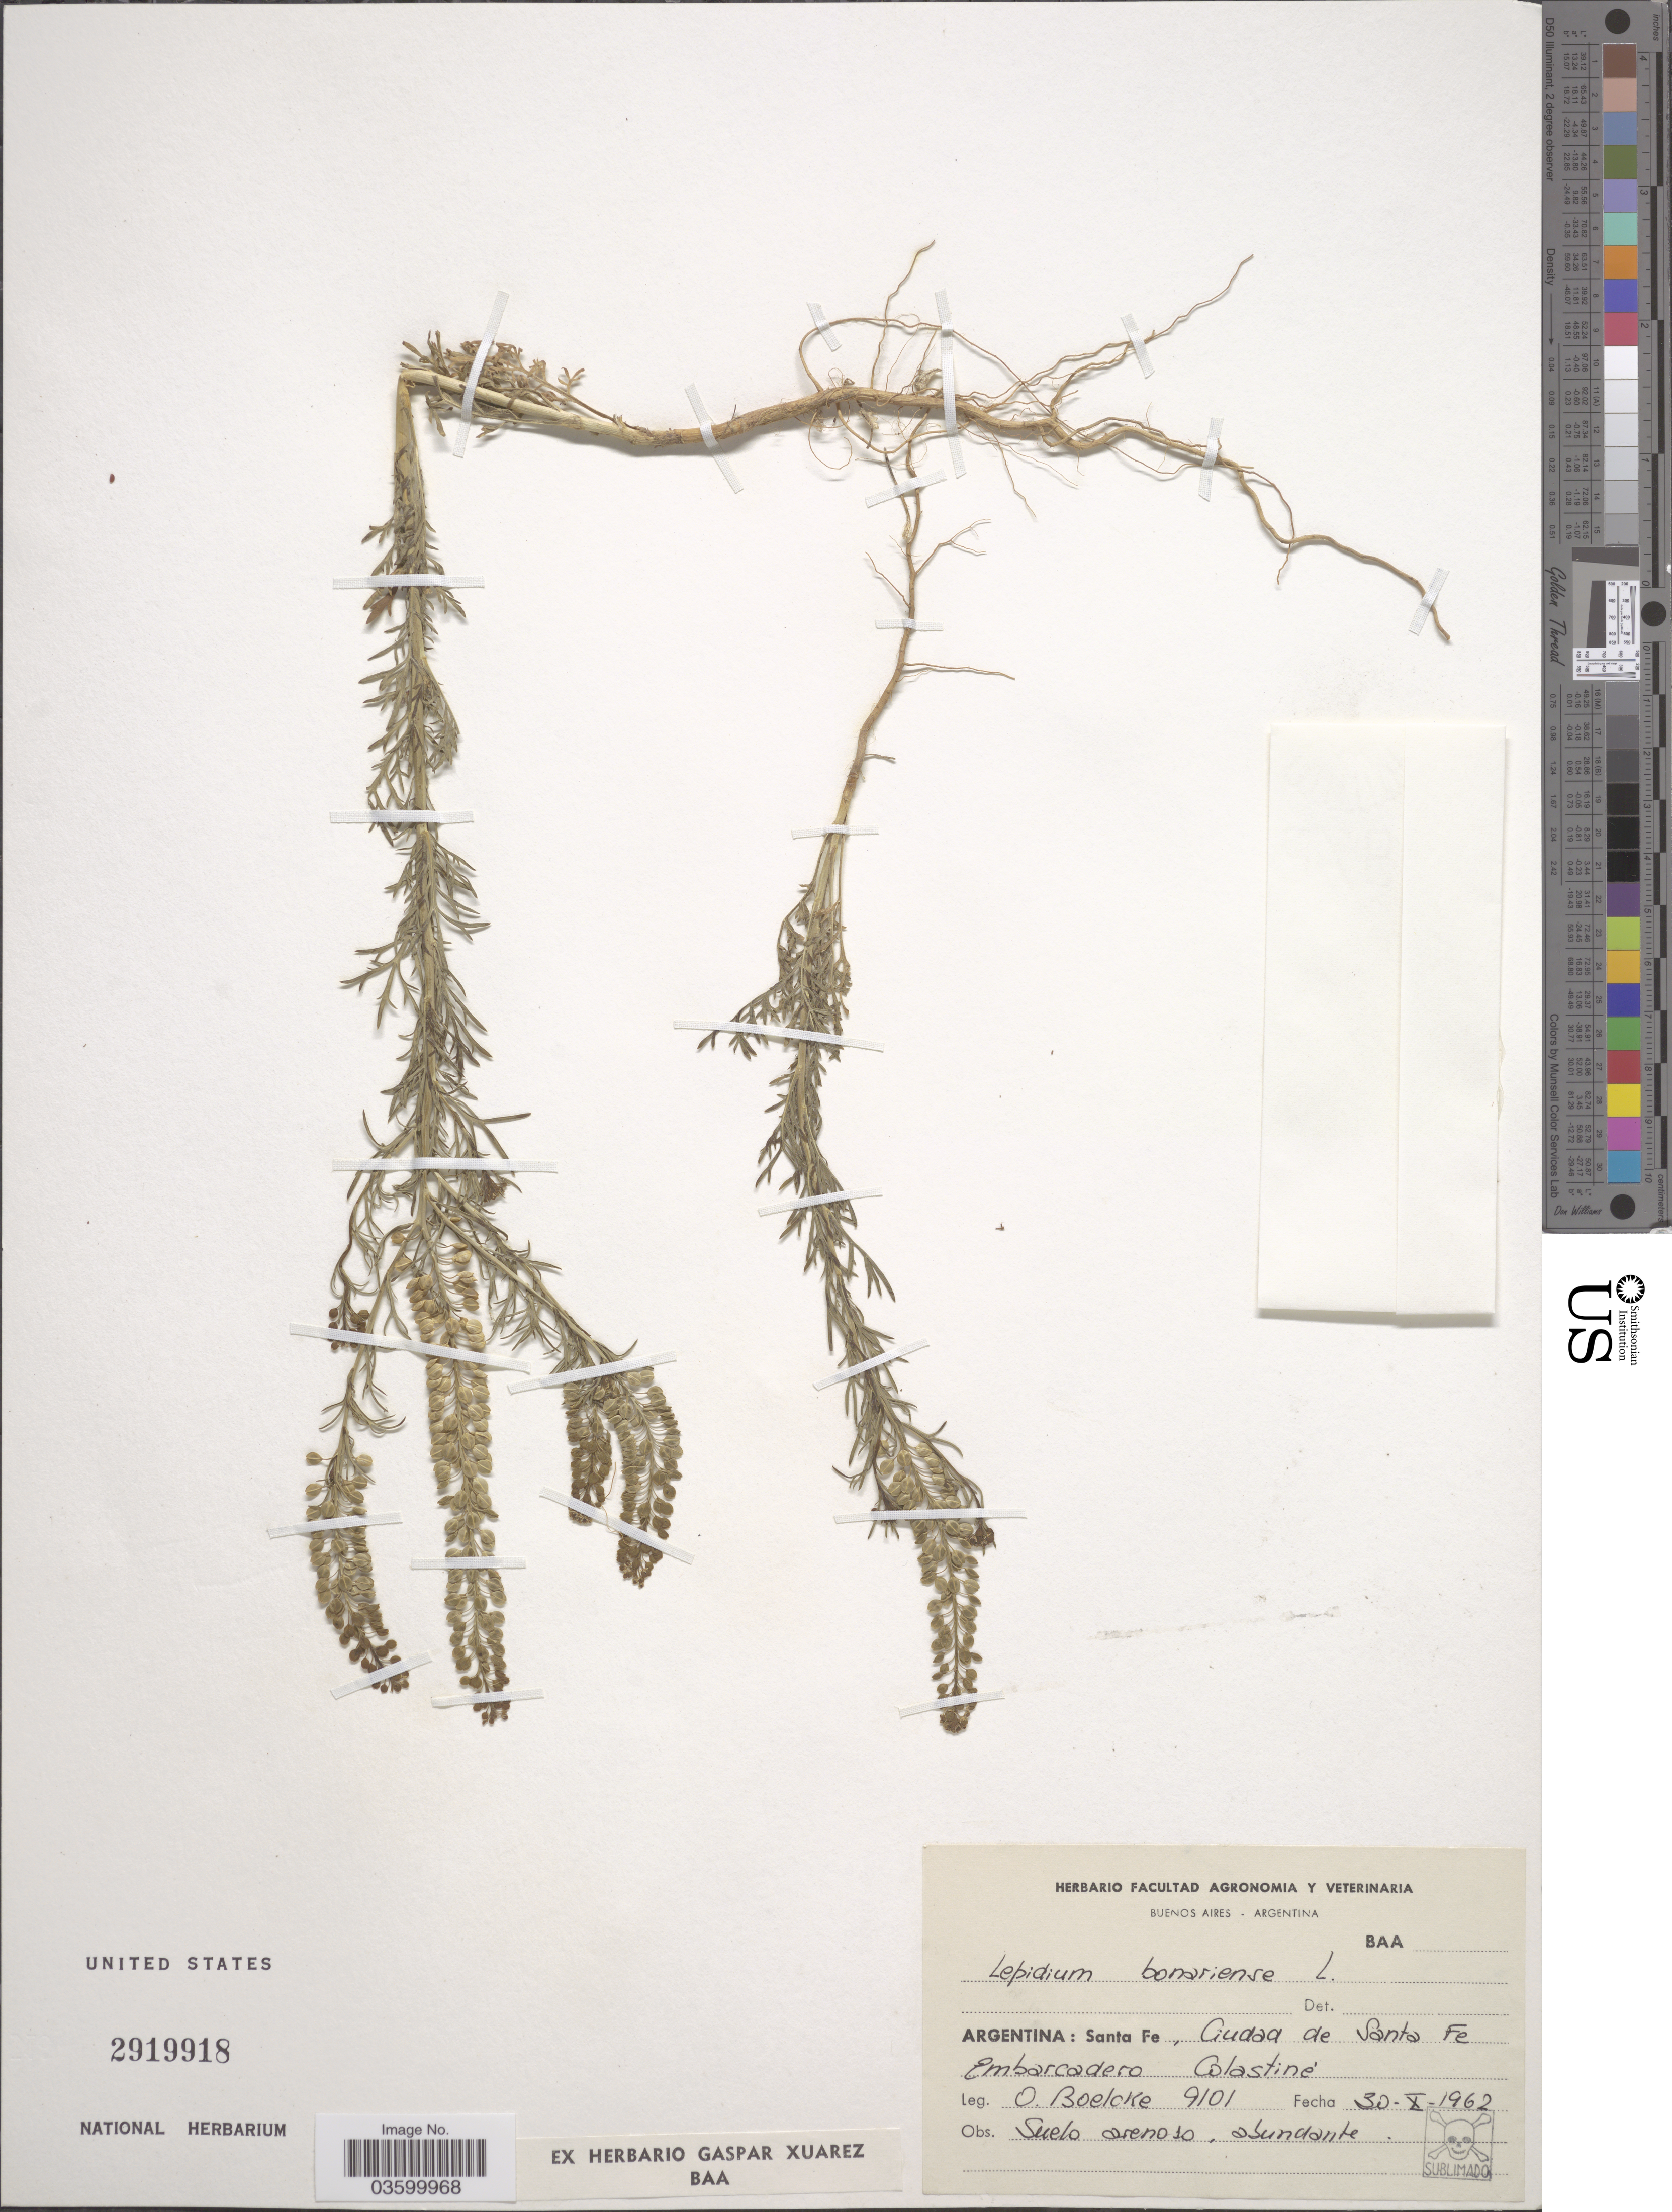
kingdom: Plantae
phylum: Tracheophyta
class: Magnoliopsida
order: Brassicales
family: Brassicaceae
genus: Lepidium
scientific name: Lepidium bonariense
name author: L.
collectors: O. Boelcke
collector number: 9101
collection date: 1962-10-30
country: Argentina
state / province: Santa Fe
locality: Ciudad de Santa Fe. Embarcadero Colastiné.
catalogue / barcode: US 2919918